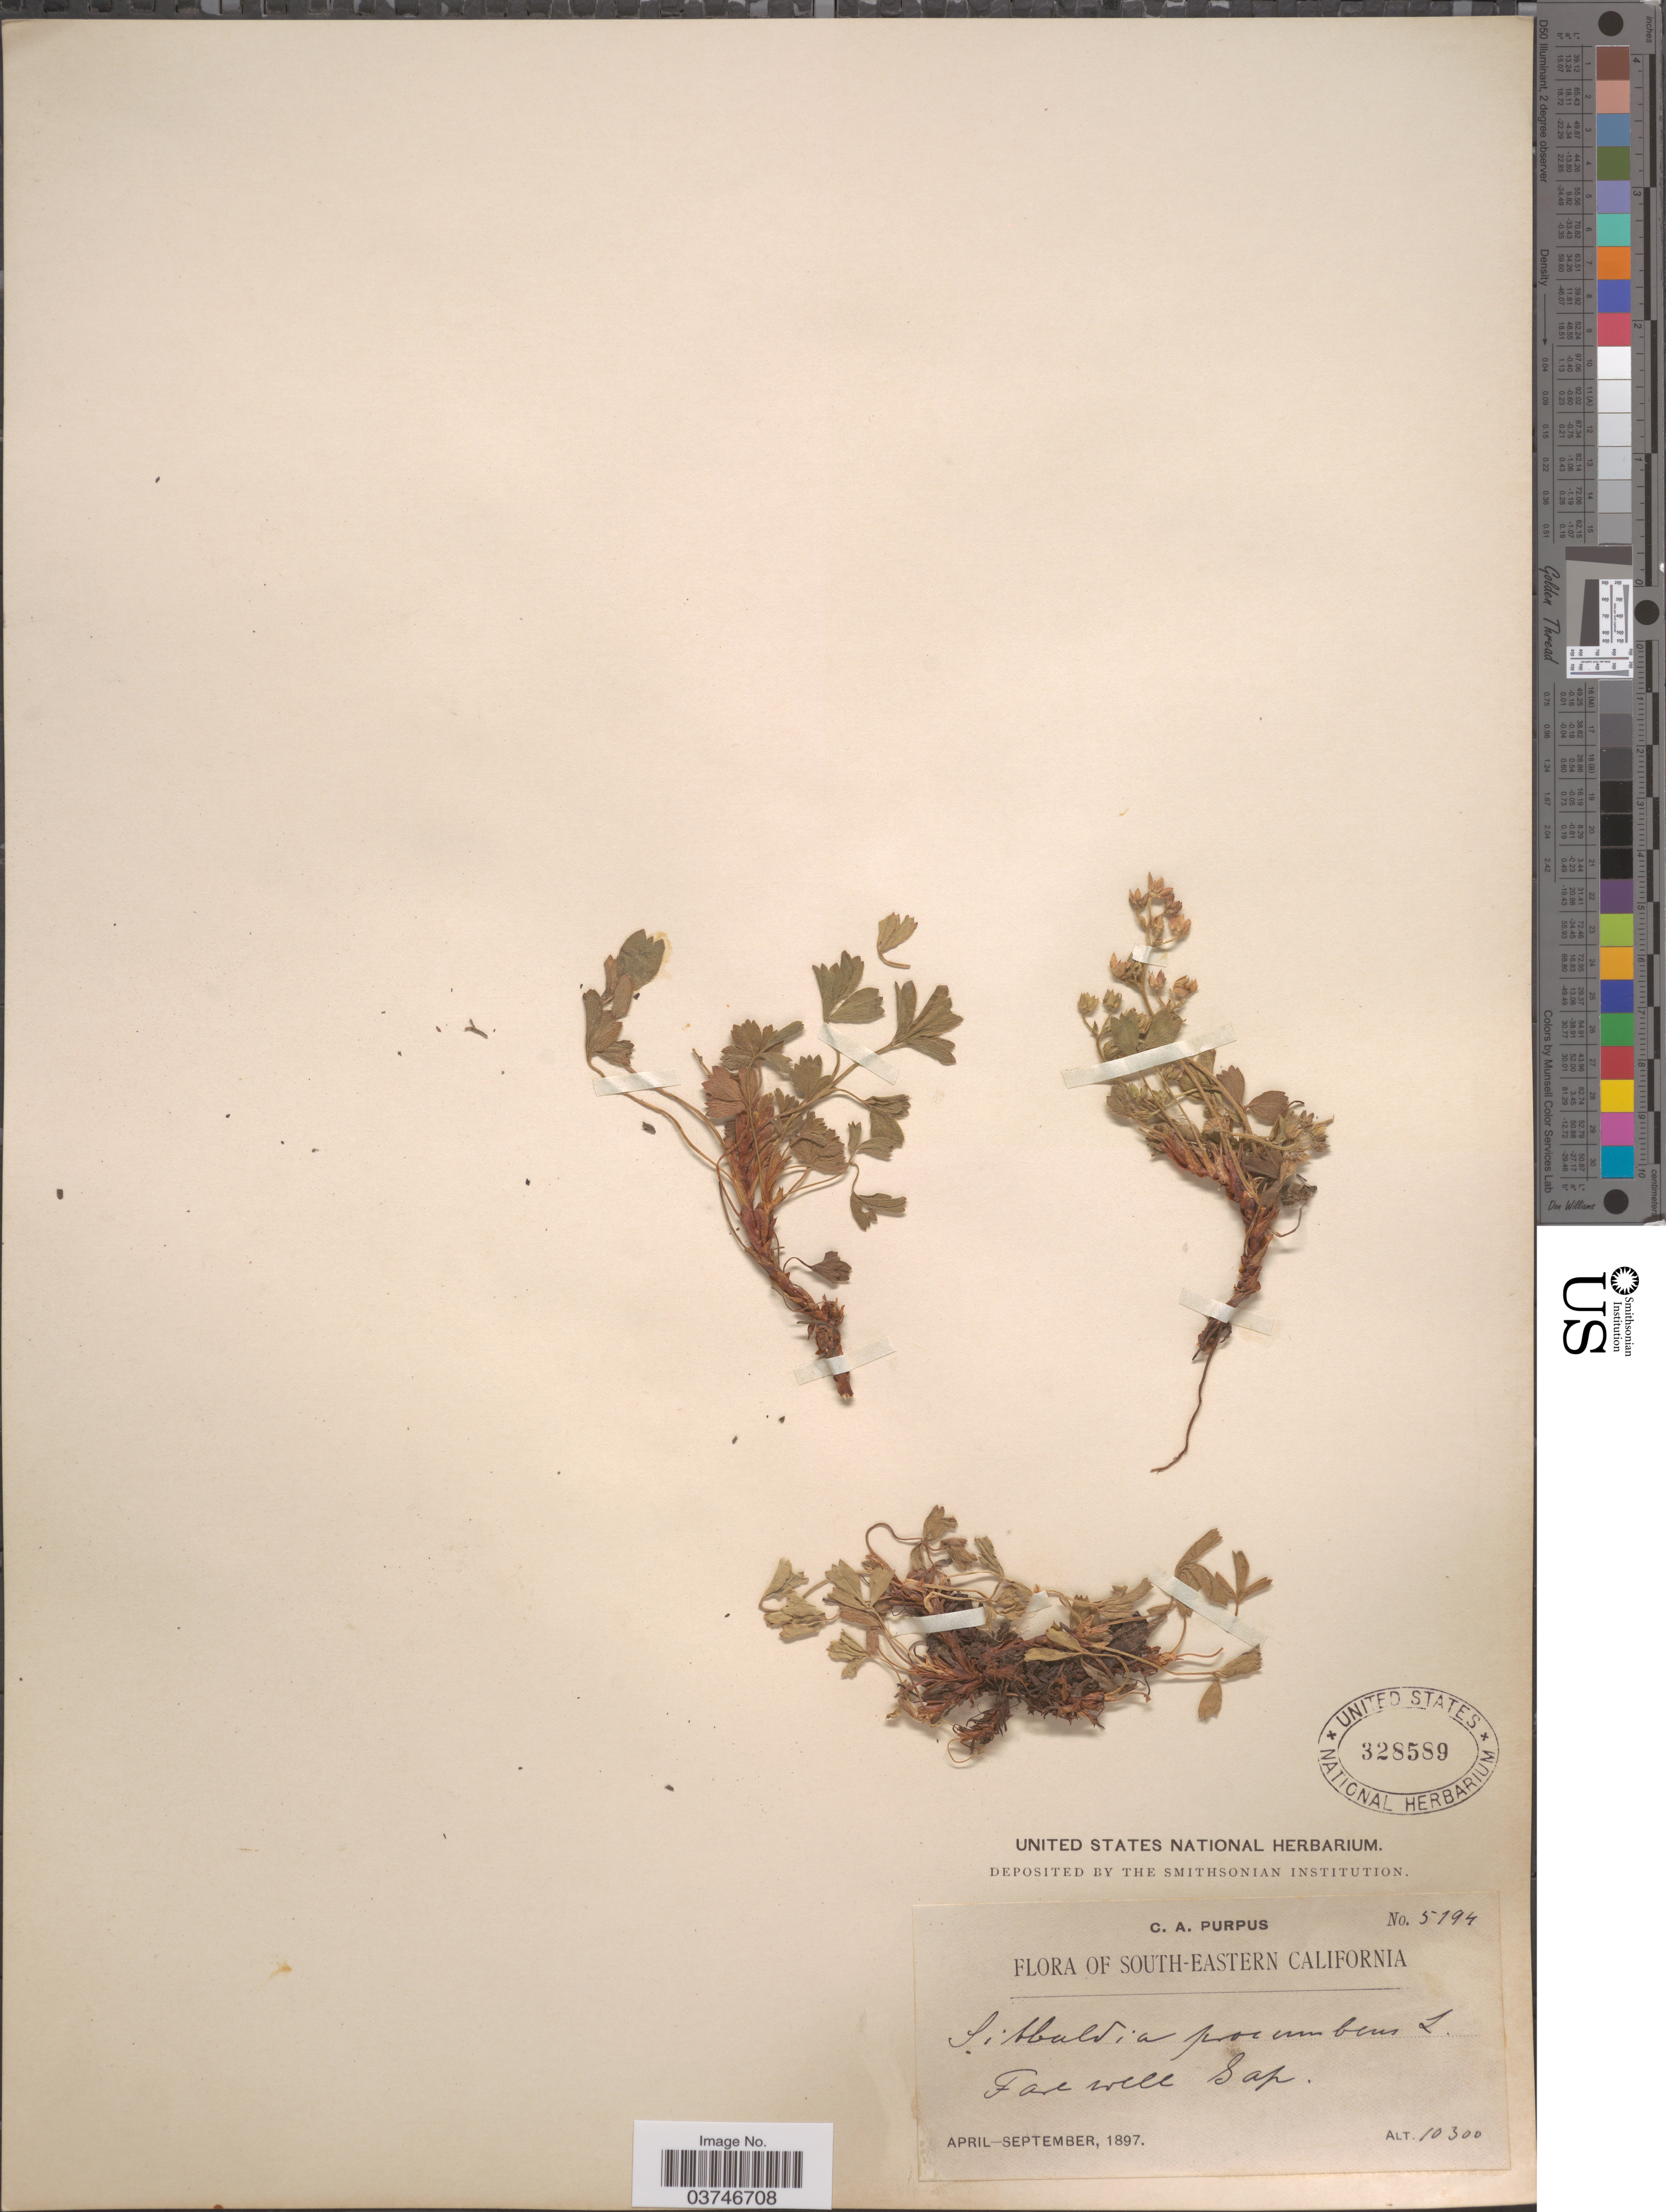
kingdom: Plantae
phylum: Tracheophyta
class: Magnoliopsida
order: Rosales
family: Rosaceae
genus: Sibbaldia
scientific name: Sibbaldia procumbens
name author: L.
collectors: C. A. Purpus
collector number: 5194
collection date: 1897-04/1897-09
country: United States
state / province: California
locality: South-eastern California. Fare Well Gap.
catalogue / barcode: US 328589